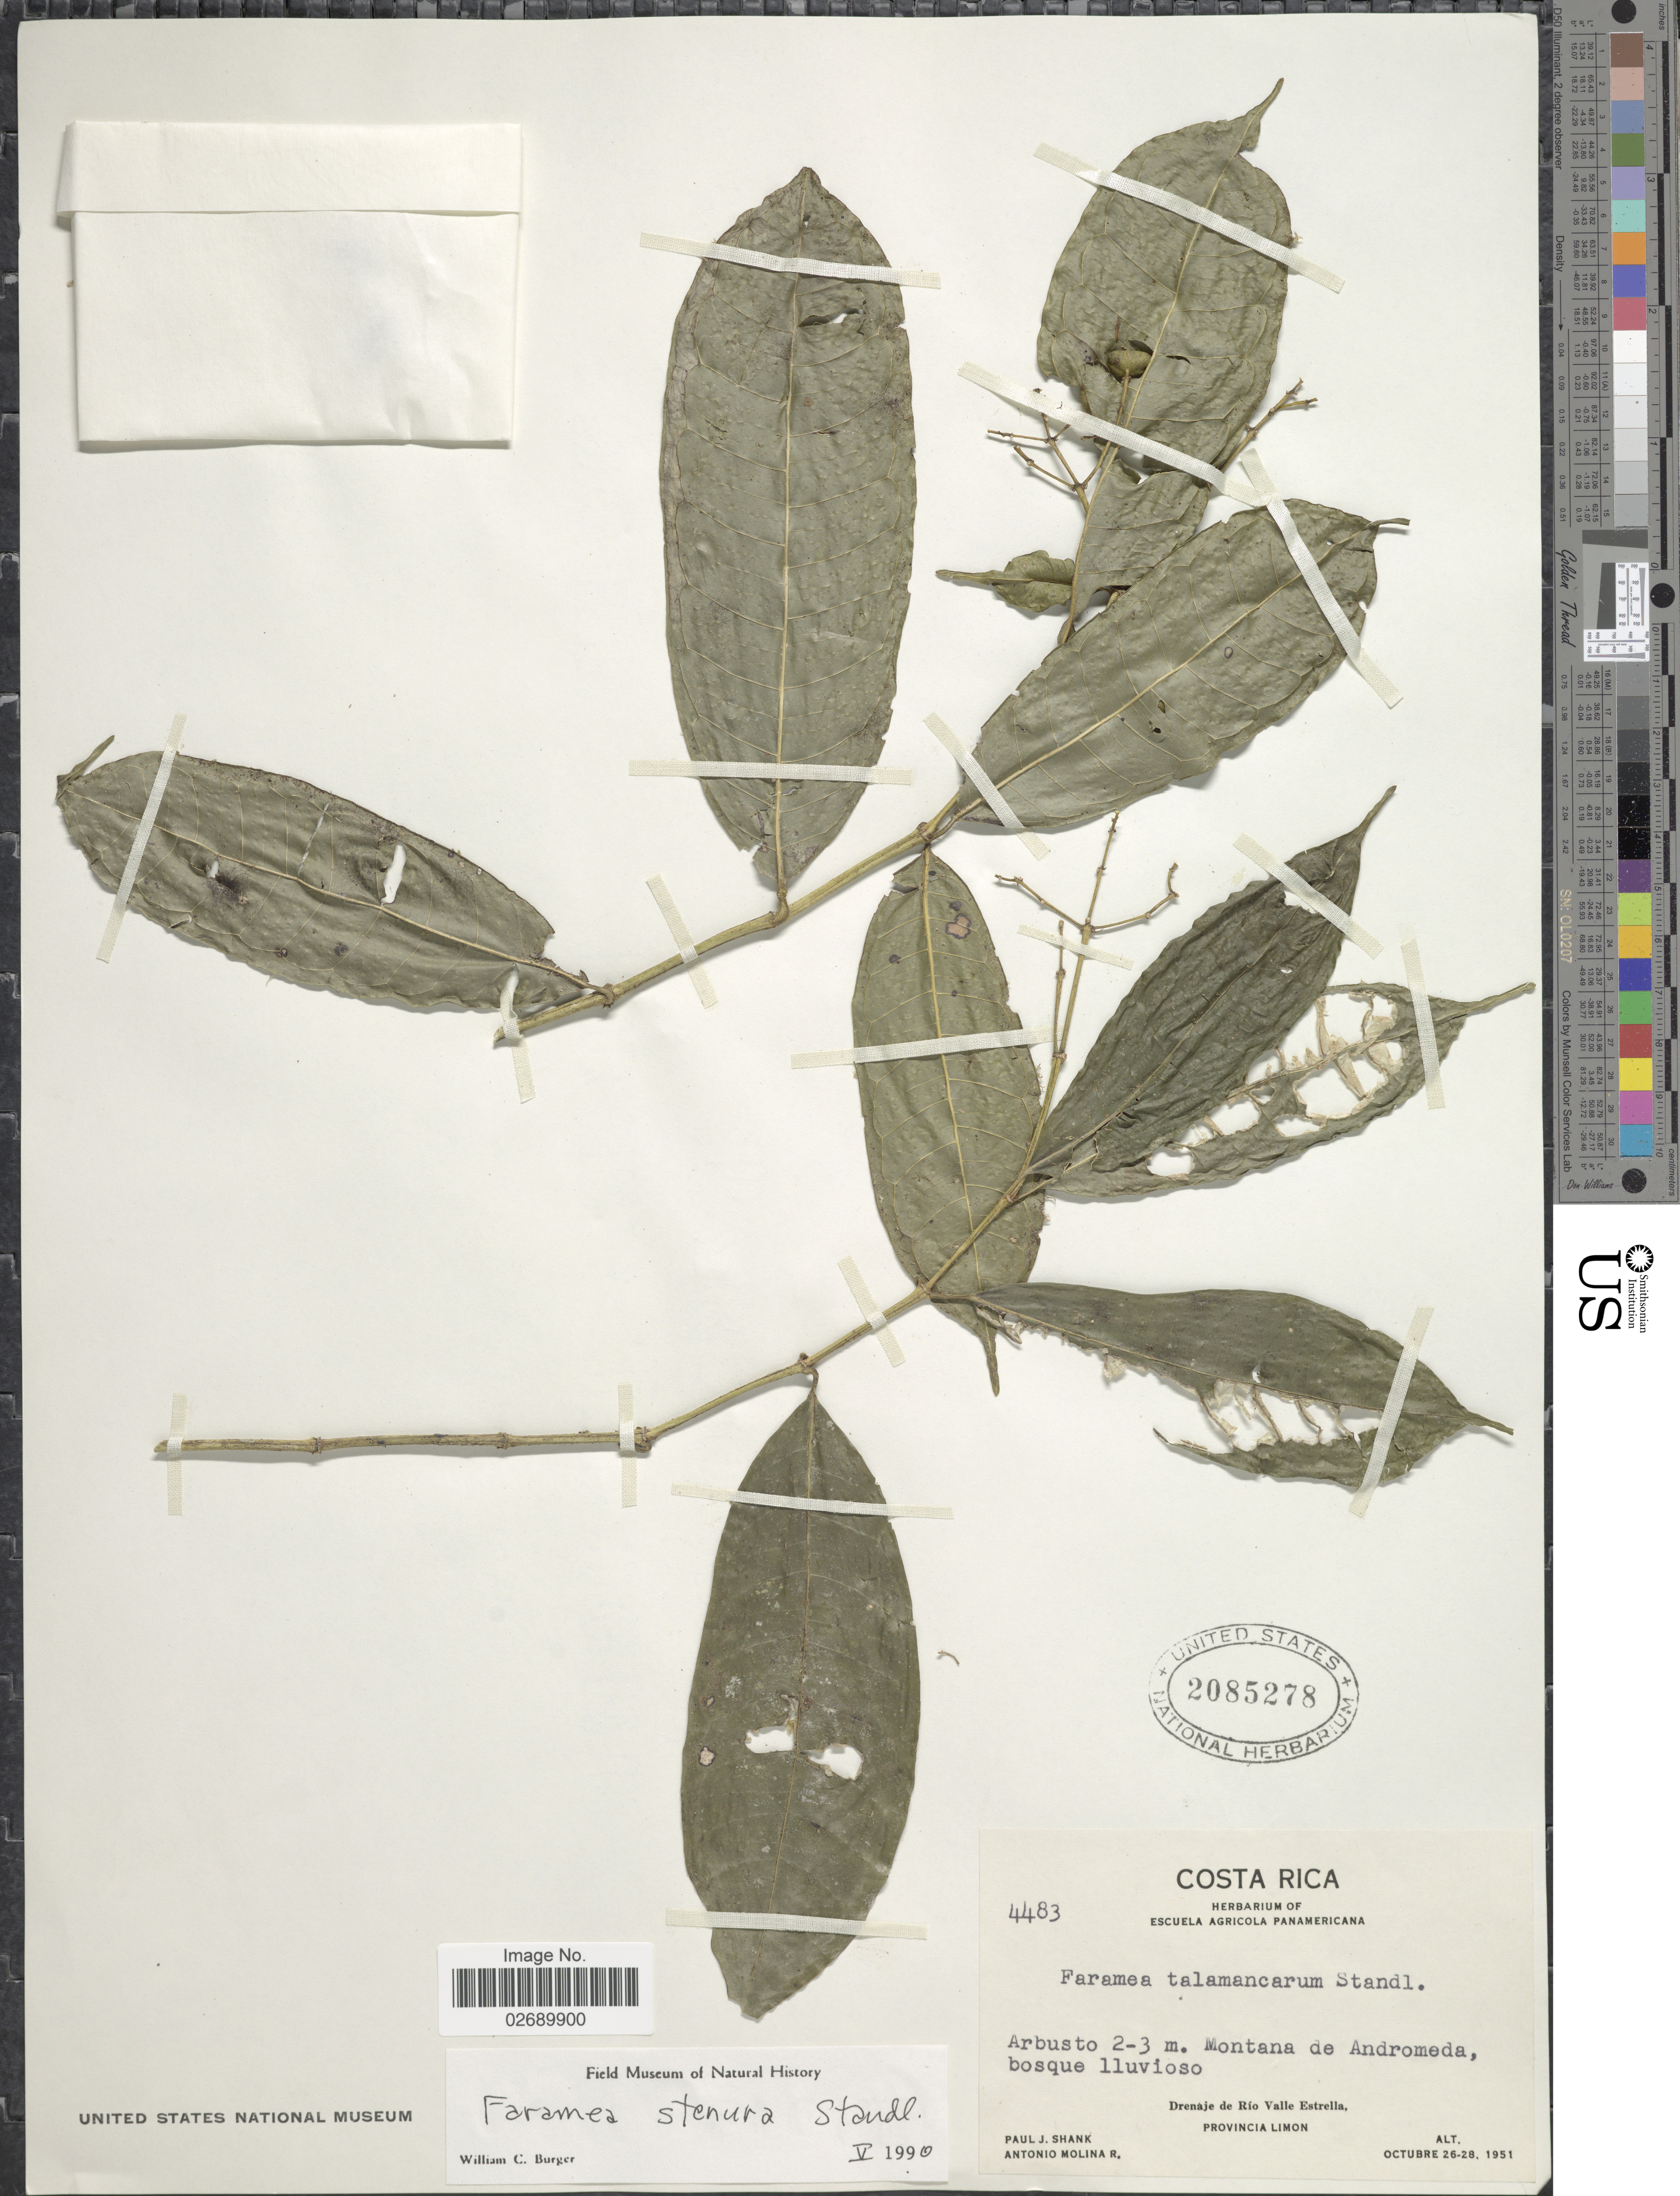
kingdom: Plantae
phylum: Tracheophyta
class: Magnoliopsida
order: Gentianales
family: Rubiaceae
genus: Faramea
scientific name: Faramea stenura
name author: Standl.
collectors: P. J. Shank & A. Molina R.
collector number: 4483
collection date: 1951-10-26/1951-10-28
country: Costa Rica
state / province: Limón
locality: Montana de Andromeda. Drenaje de Rio Valle Estrella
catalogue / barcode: US 2085278